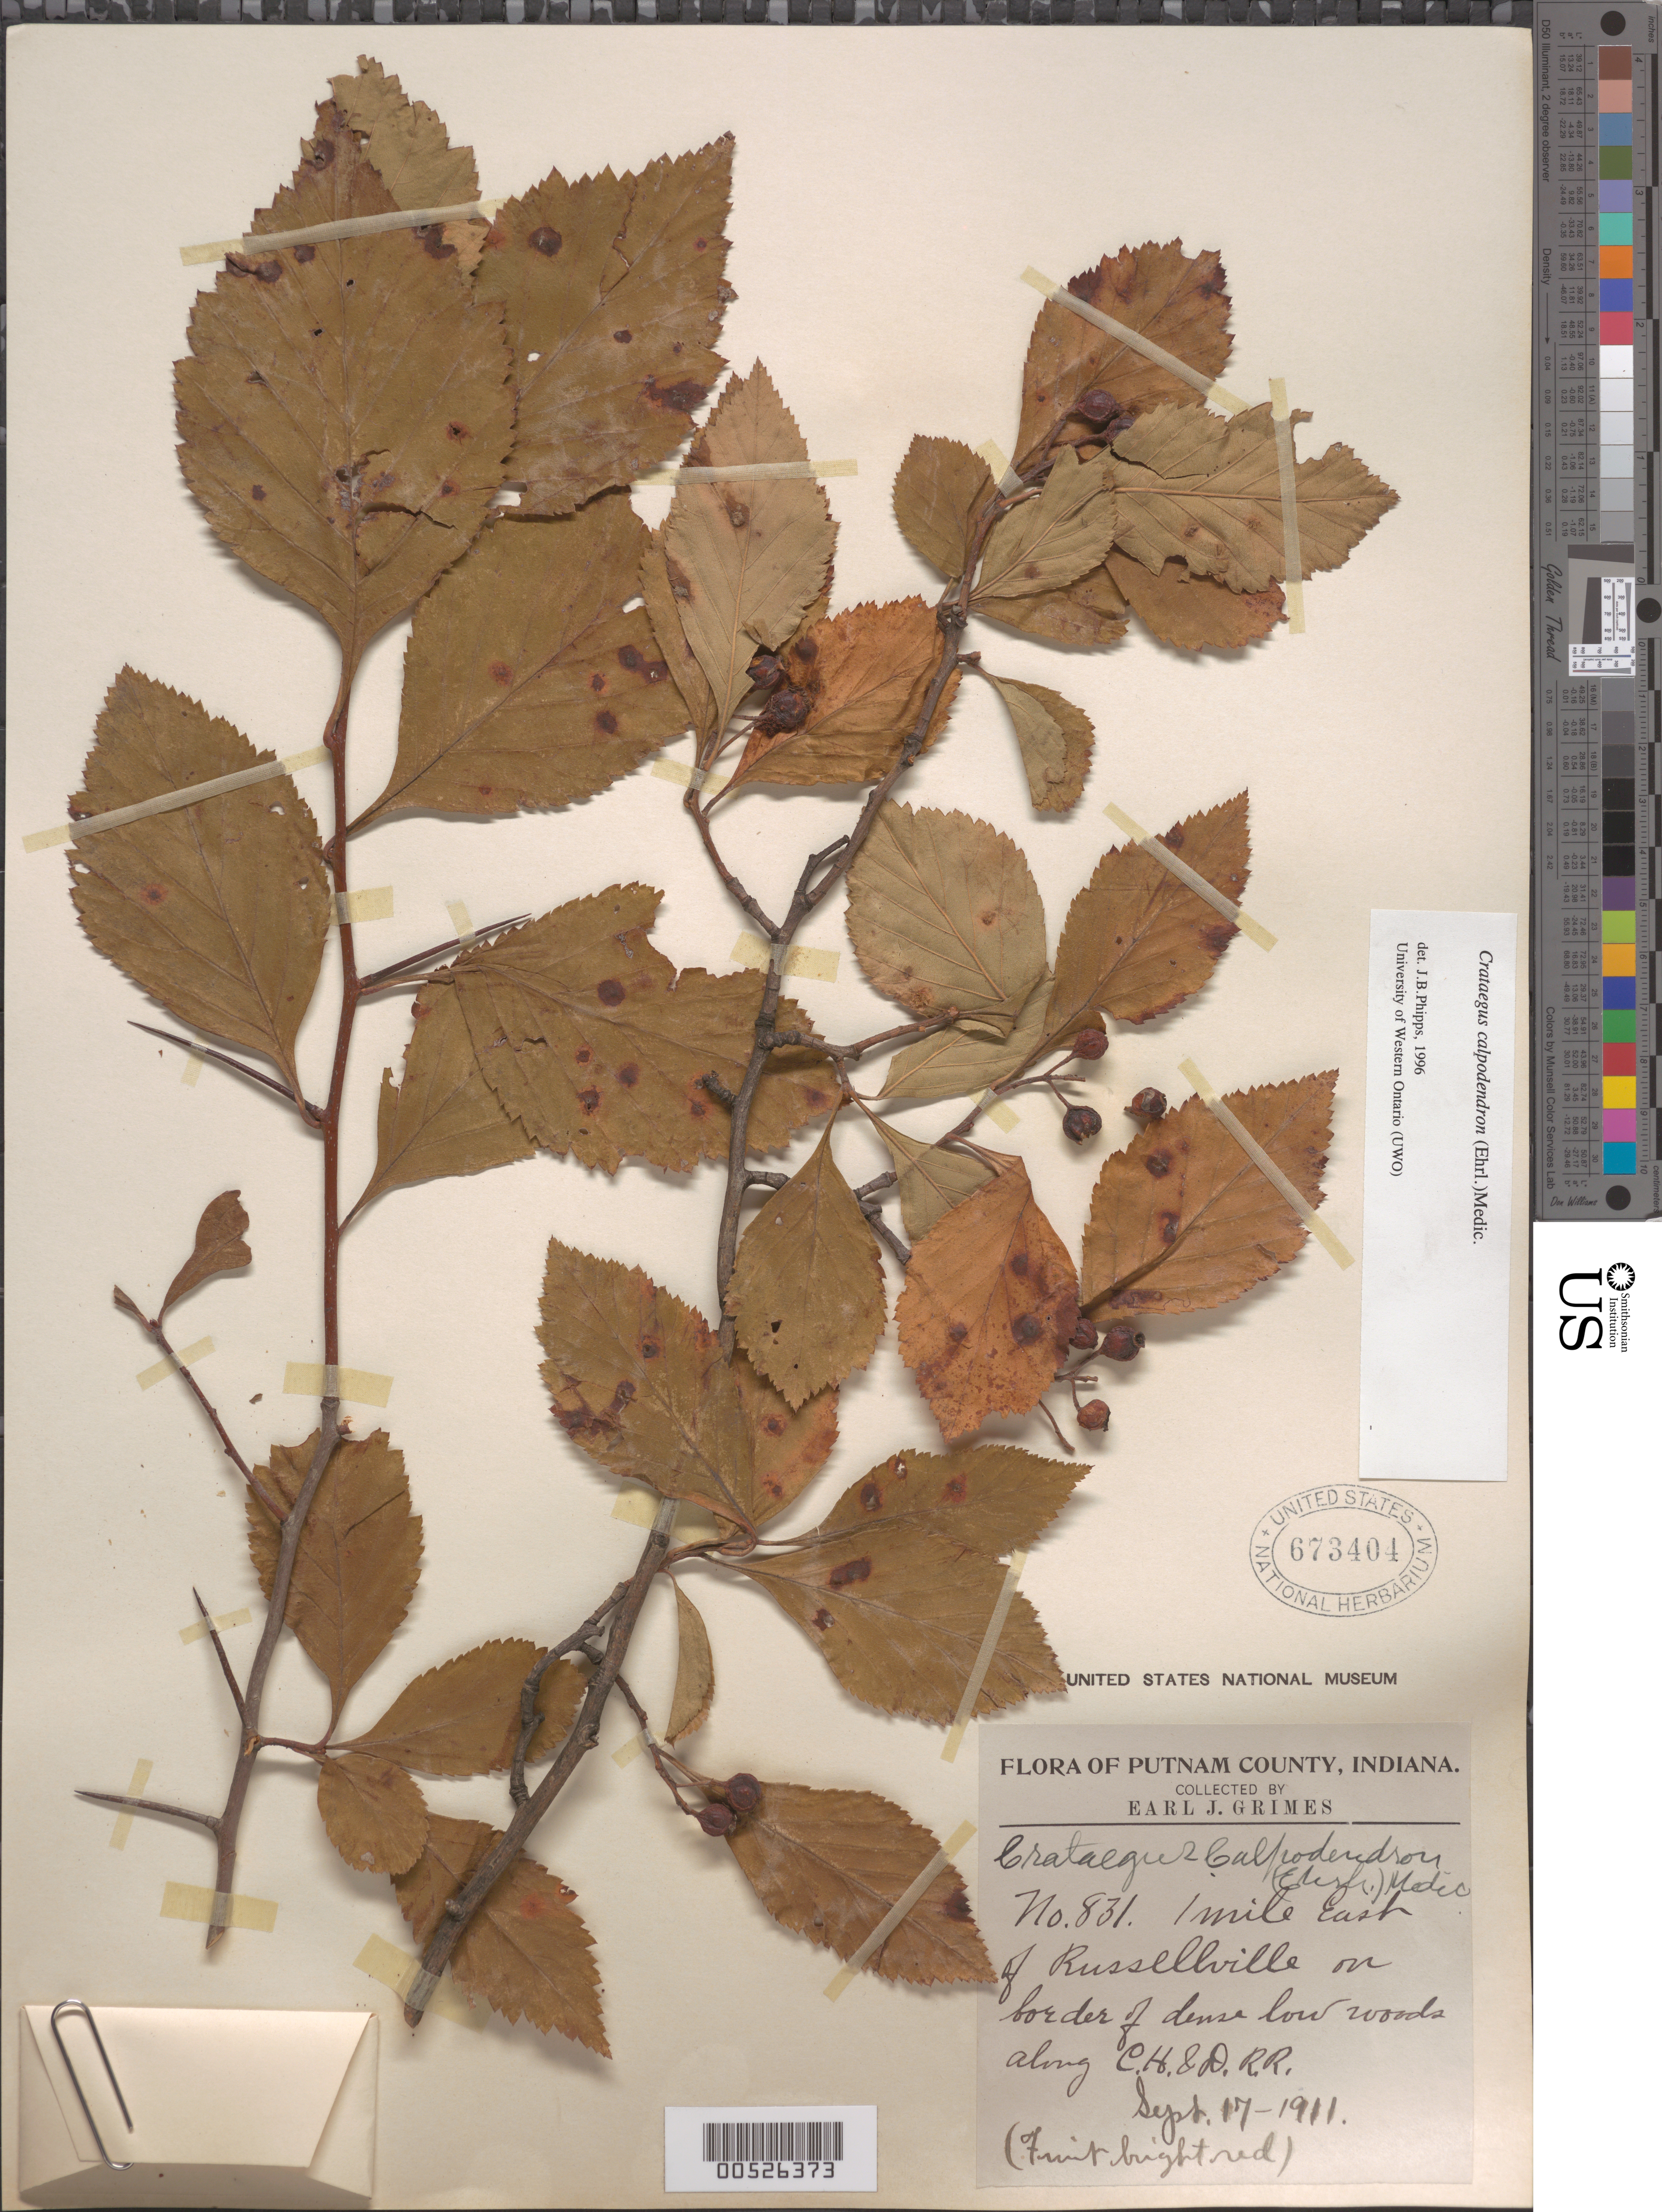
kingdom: Plantae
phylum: Tracheophyta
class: Magnoliopsida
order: Rosales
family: Rosaceae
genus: Crataegus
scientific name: Crataegus calpodendron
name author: (Ehrh.) Medik.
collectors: E. J. Grimes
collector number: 831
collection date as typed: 17 Sep 1911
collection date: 1911-09-17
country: United States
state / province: Indiana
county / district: Putnam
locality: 1 mi. E of Russellville along C.H. & D. R.R.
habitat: Border of dense low woods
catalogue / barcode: US 673404